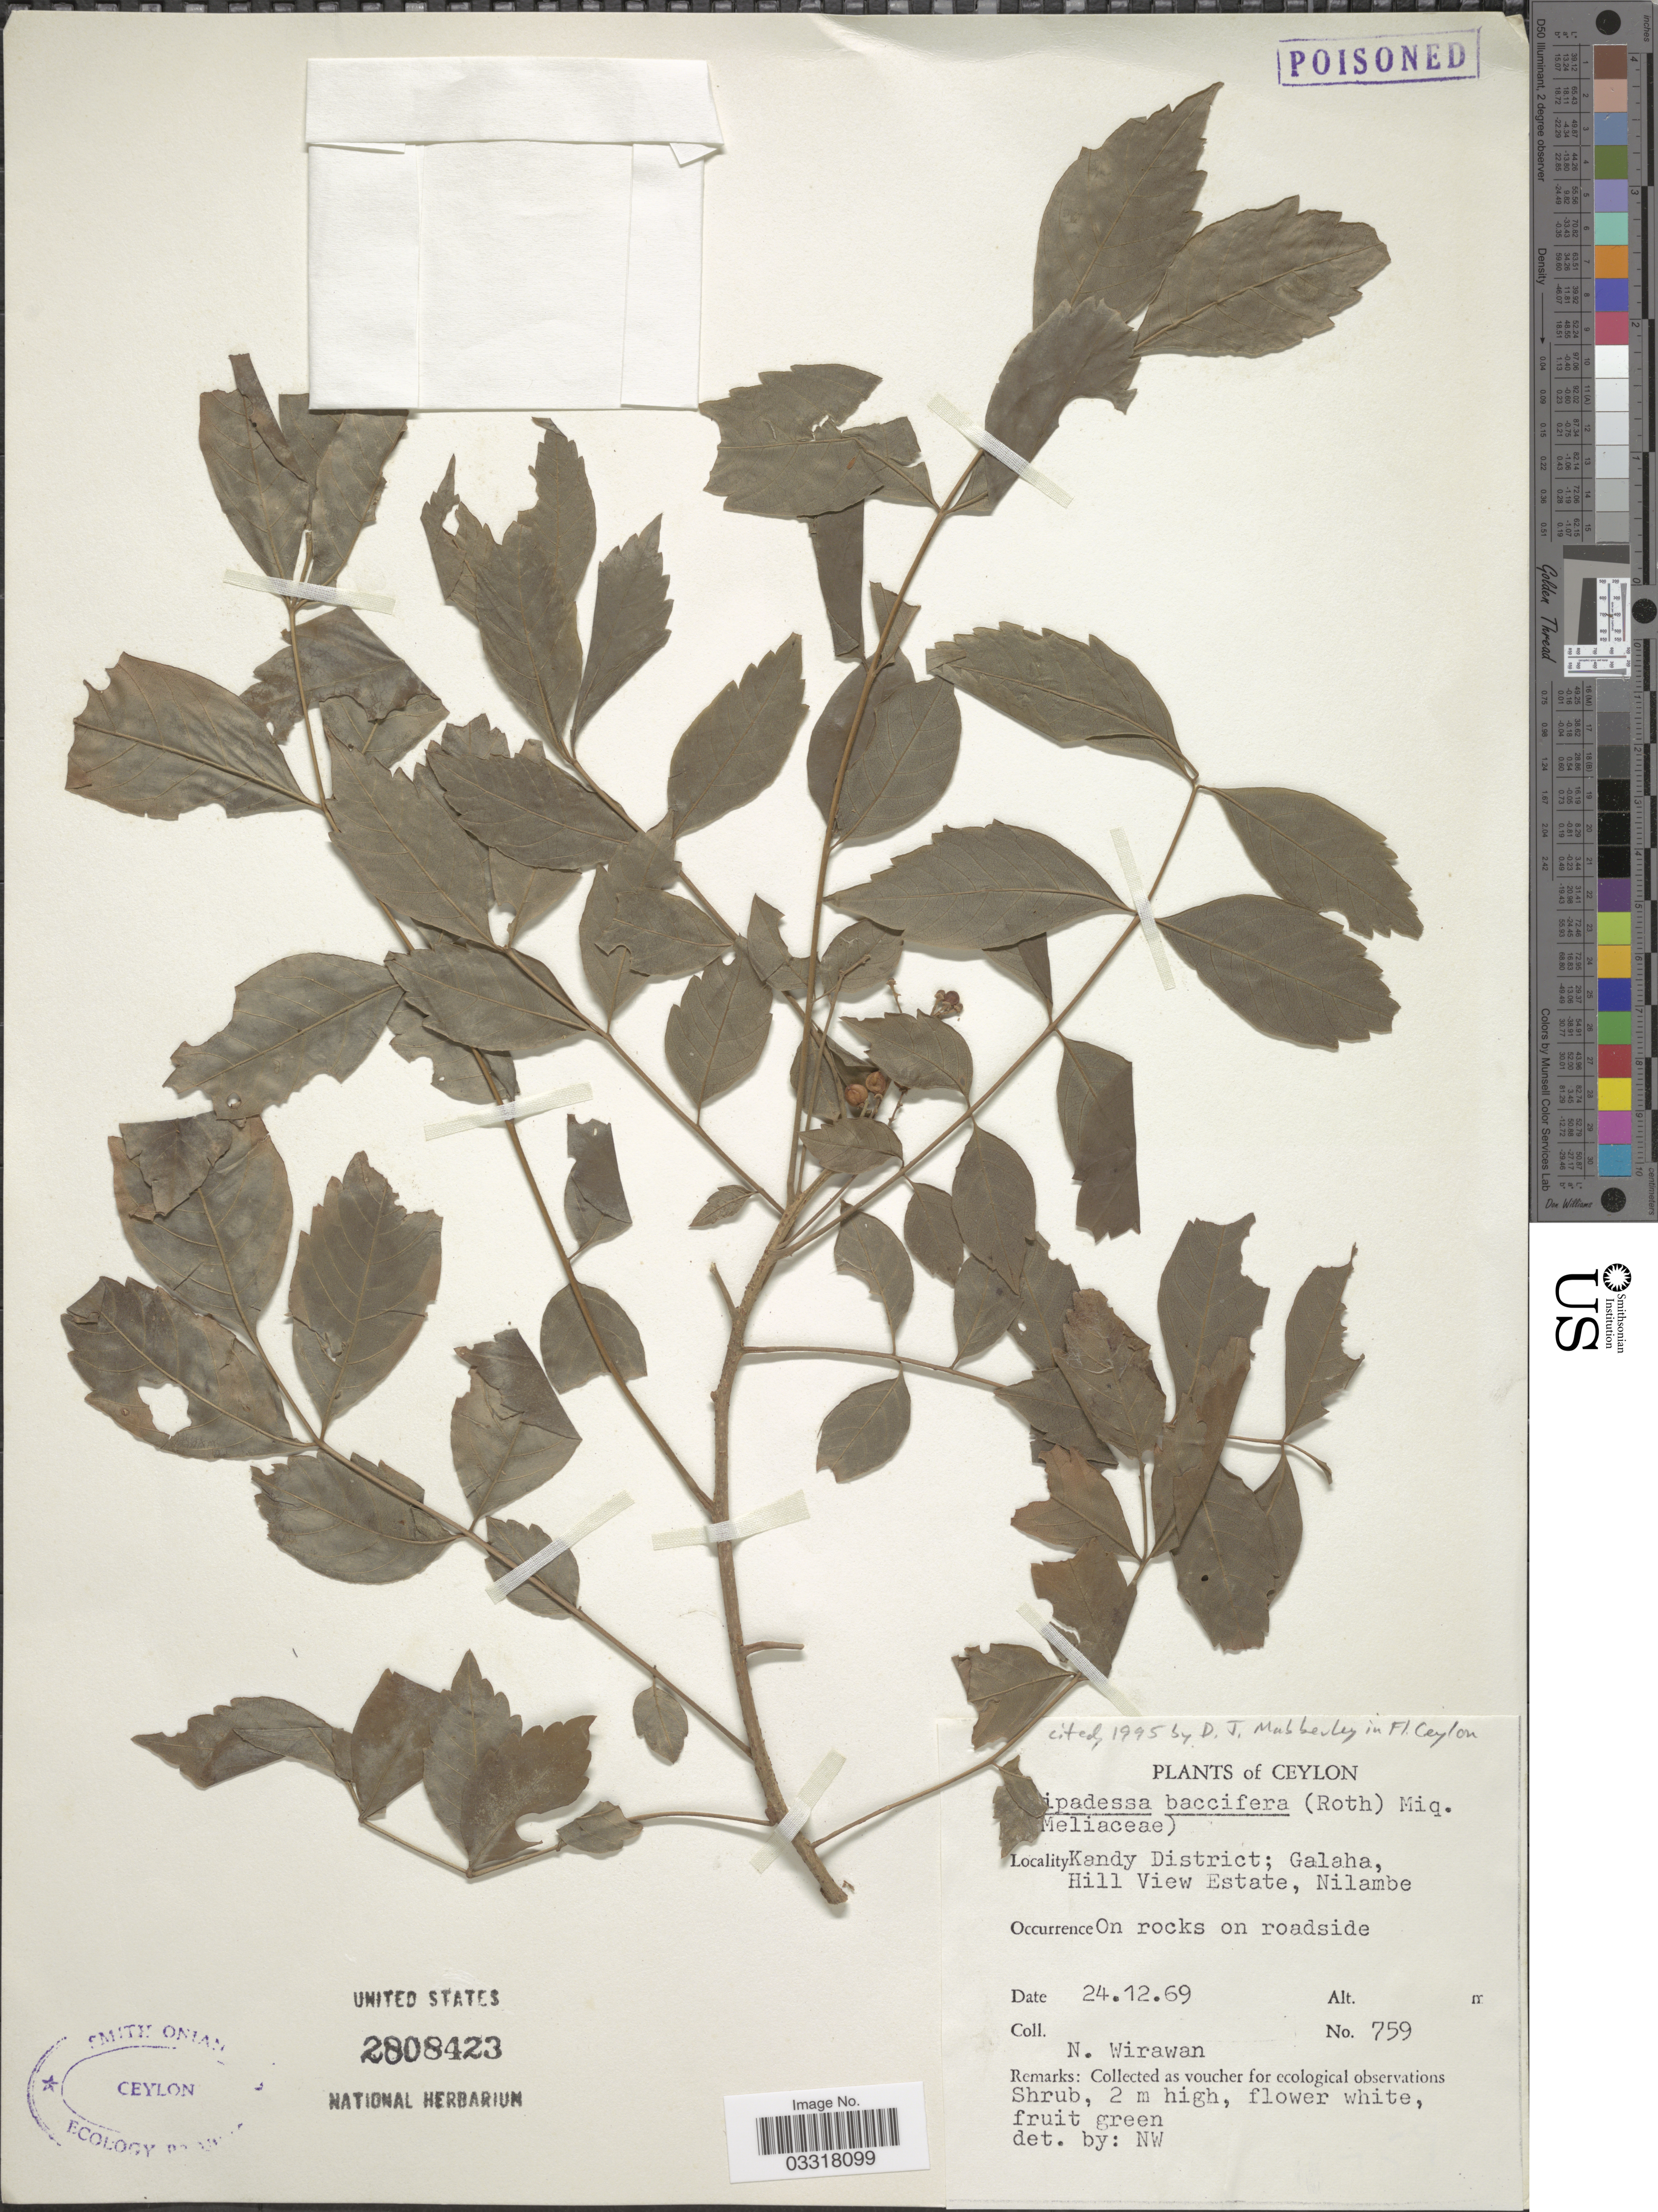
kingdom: Plantae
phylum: Tracheophyta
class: Magnoliopsida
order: Sapindales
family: Meliaceae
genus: Cipadessa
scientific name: Cipadessa baccifera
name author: Miq.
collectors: N. Wirawan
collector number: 759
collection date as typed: Transcribed d/m/y: 24/12/69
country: Sri Lanka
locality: Ceylon. Kandy District; Galaha, Hill View Estate, Nilambe.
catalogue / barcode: US 2808423